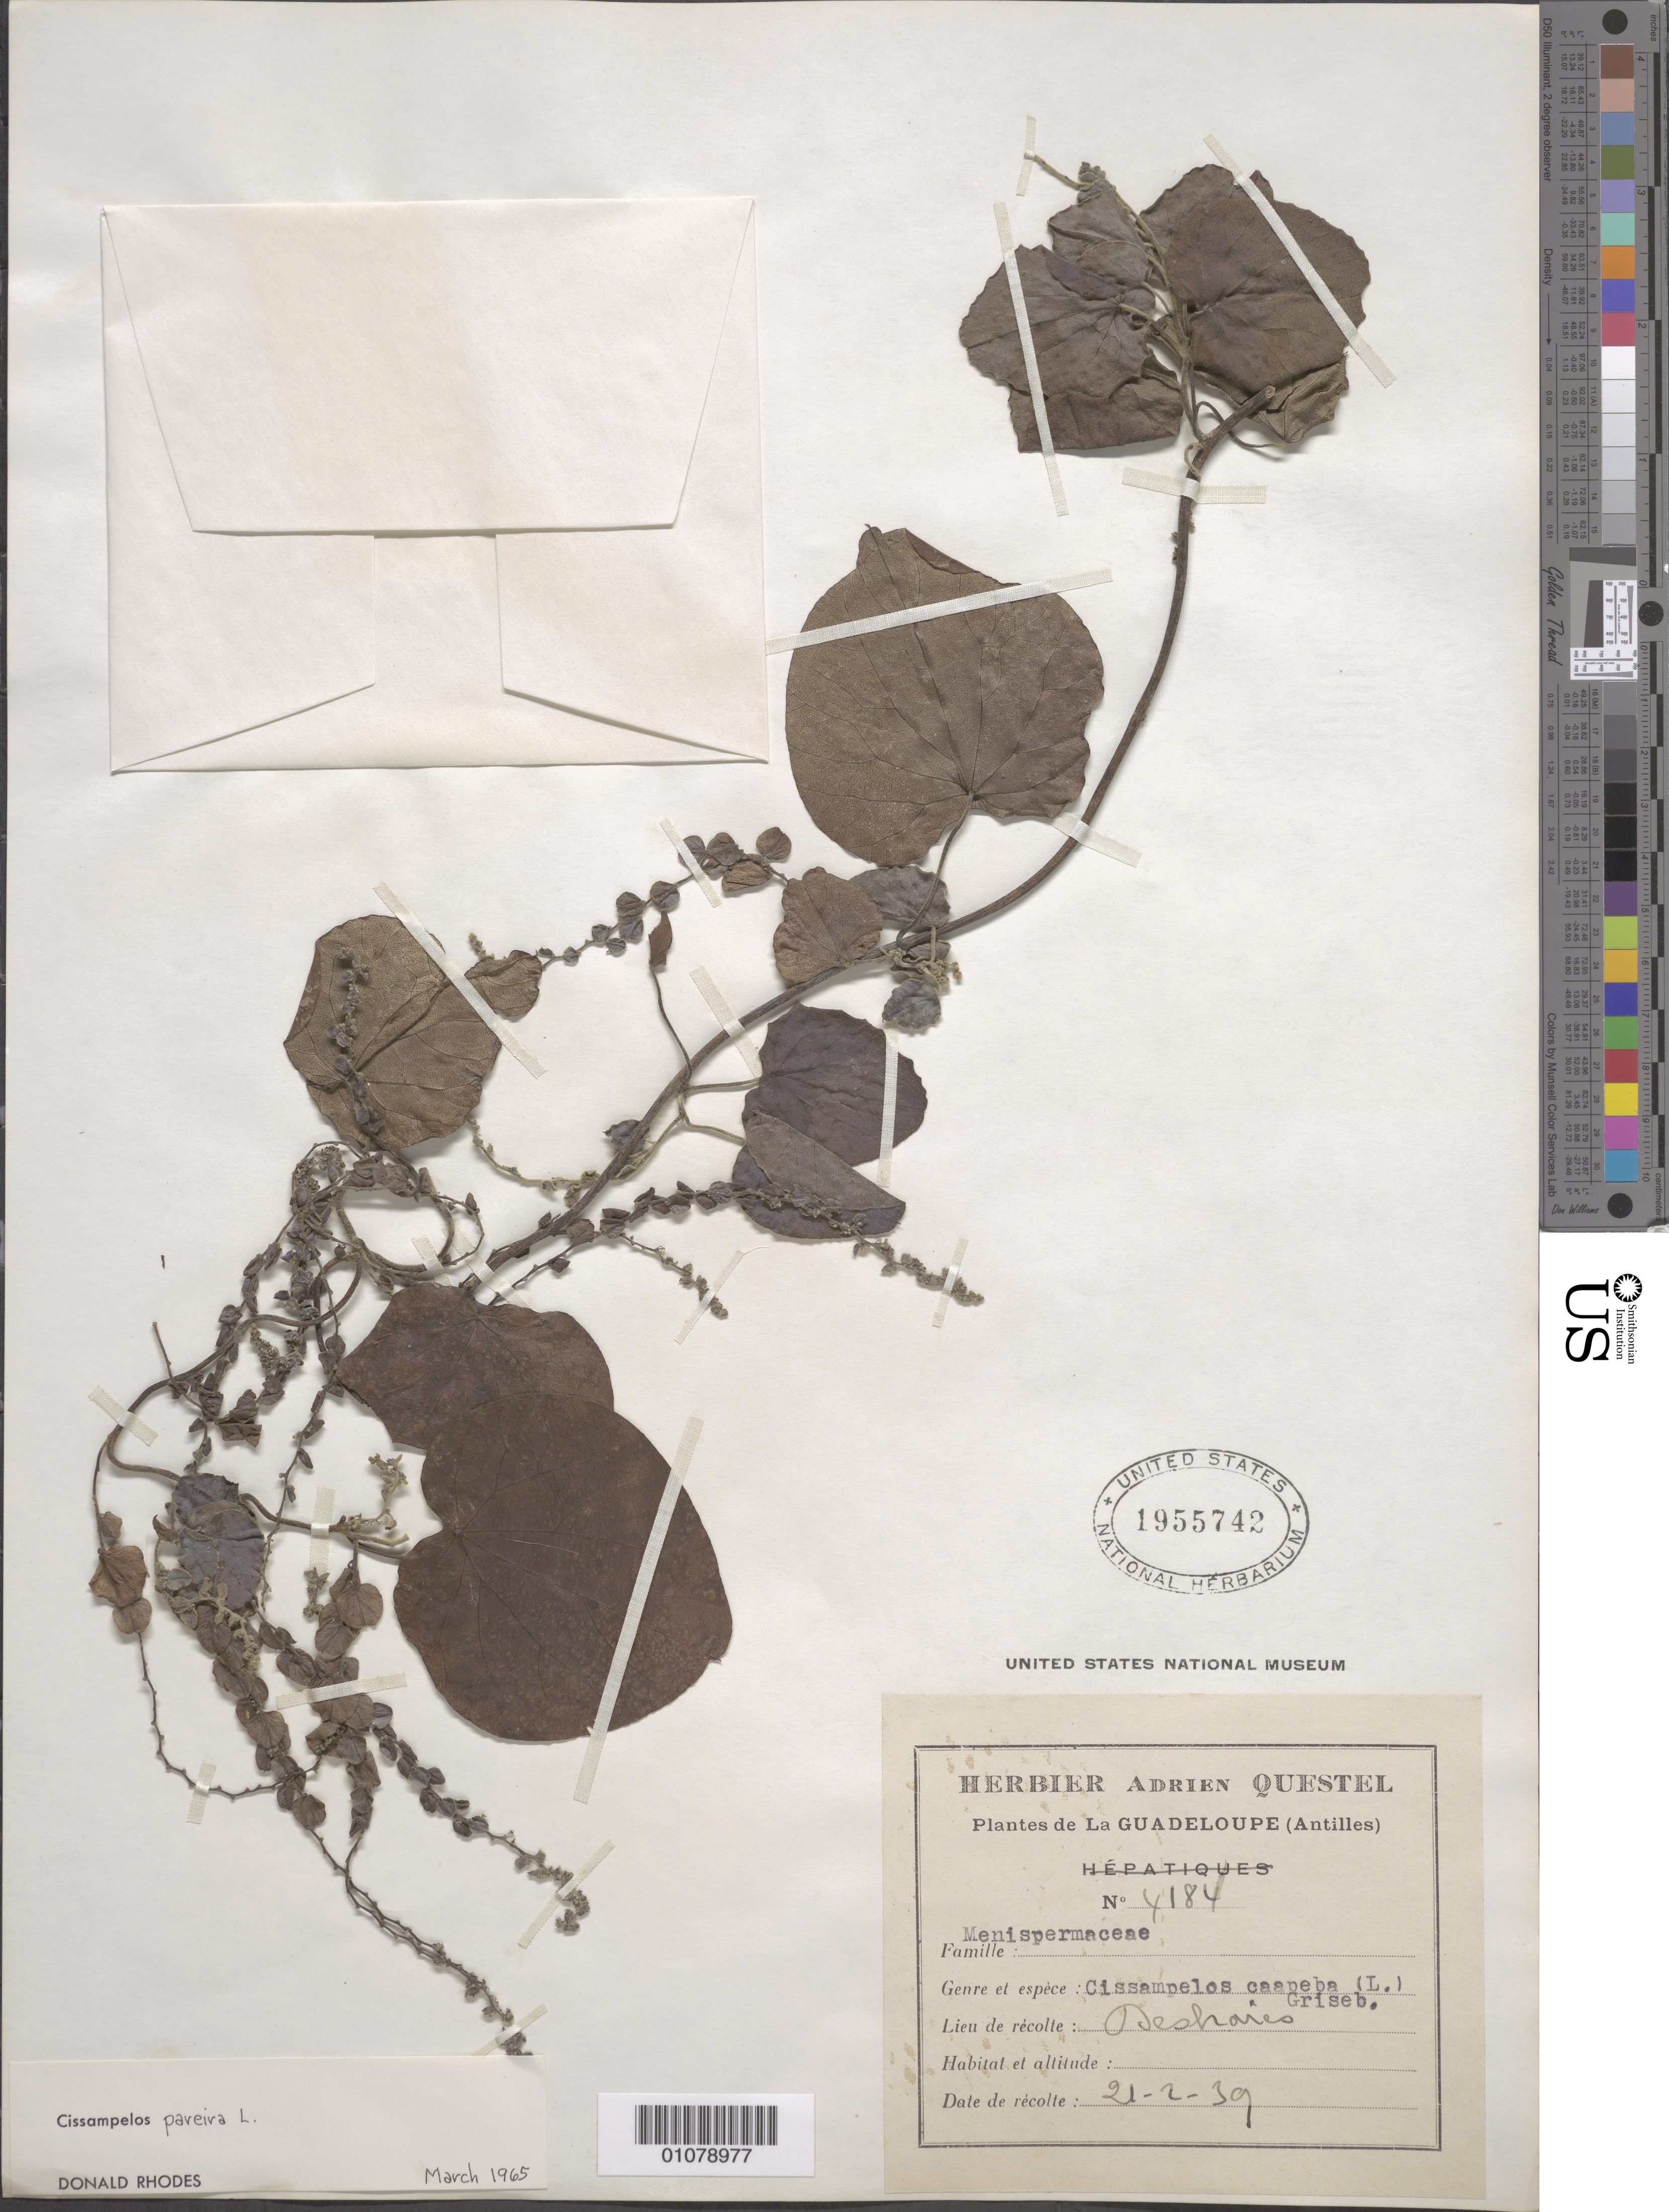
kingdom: Plantae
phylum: Tracheophyta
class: Magnoliopsida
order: Ranunculales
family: Menispermaceae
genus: Cissampelos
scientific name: Cissampelos pareira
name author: L.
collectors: A. Questel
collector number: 4184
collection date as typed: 21 Feb 1939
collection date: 1939-02-21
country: Guadeloupe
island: Basse Terre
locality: Deshaies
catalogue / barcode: US 1955742